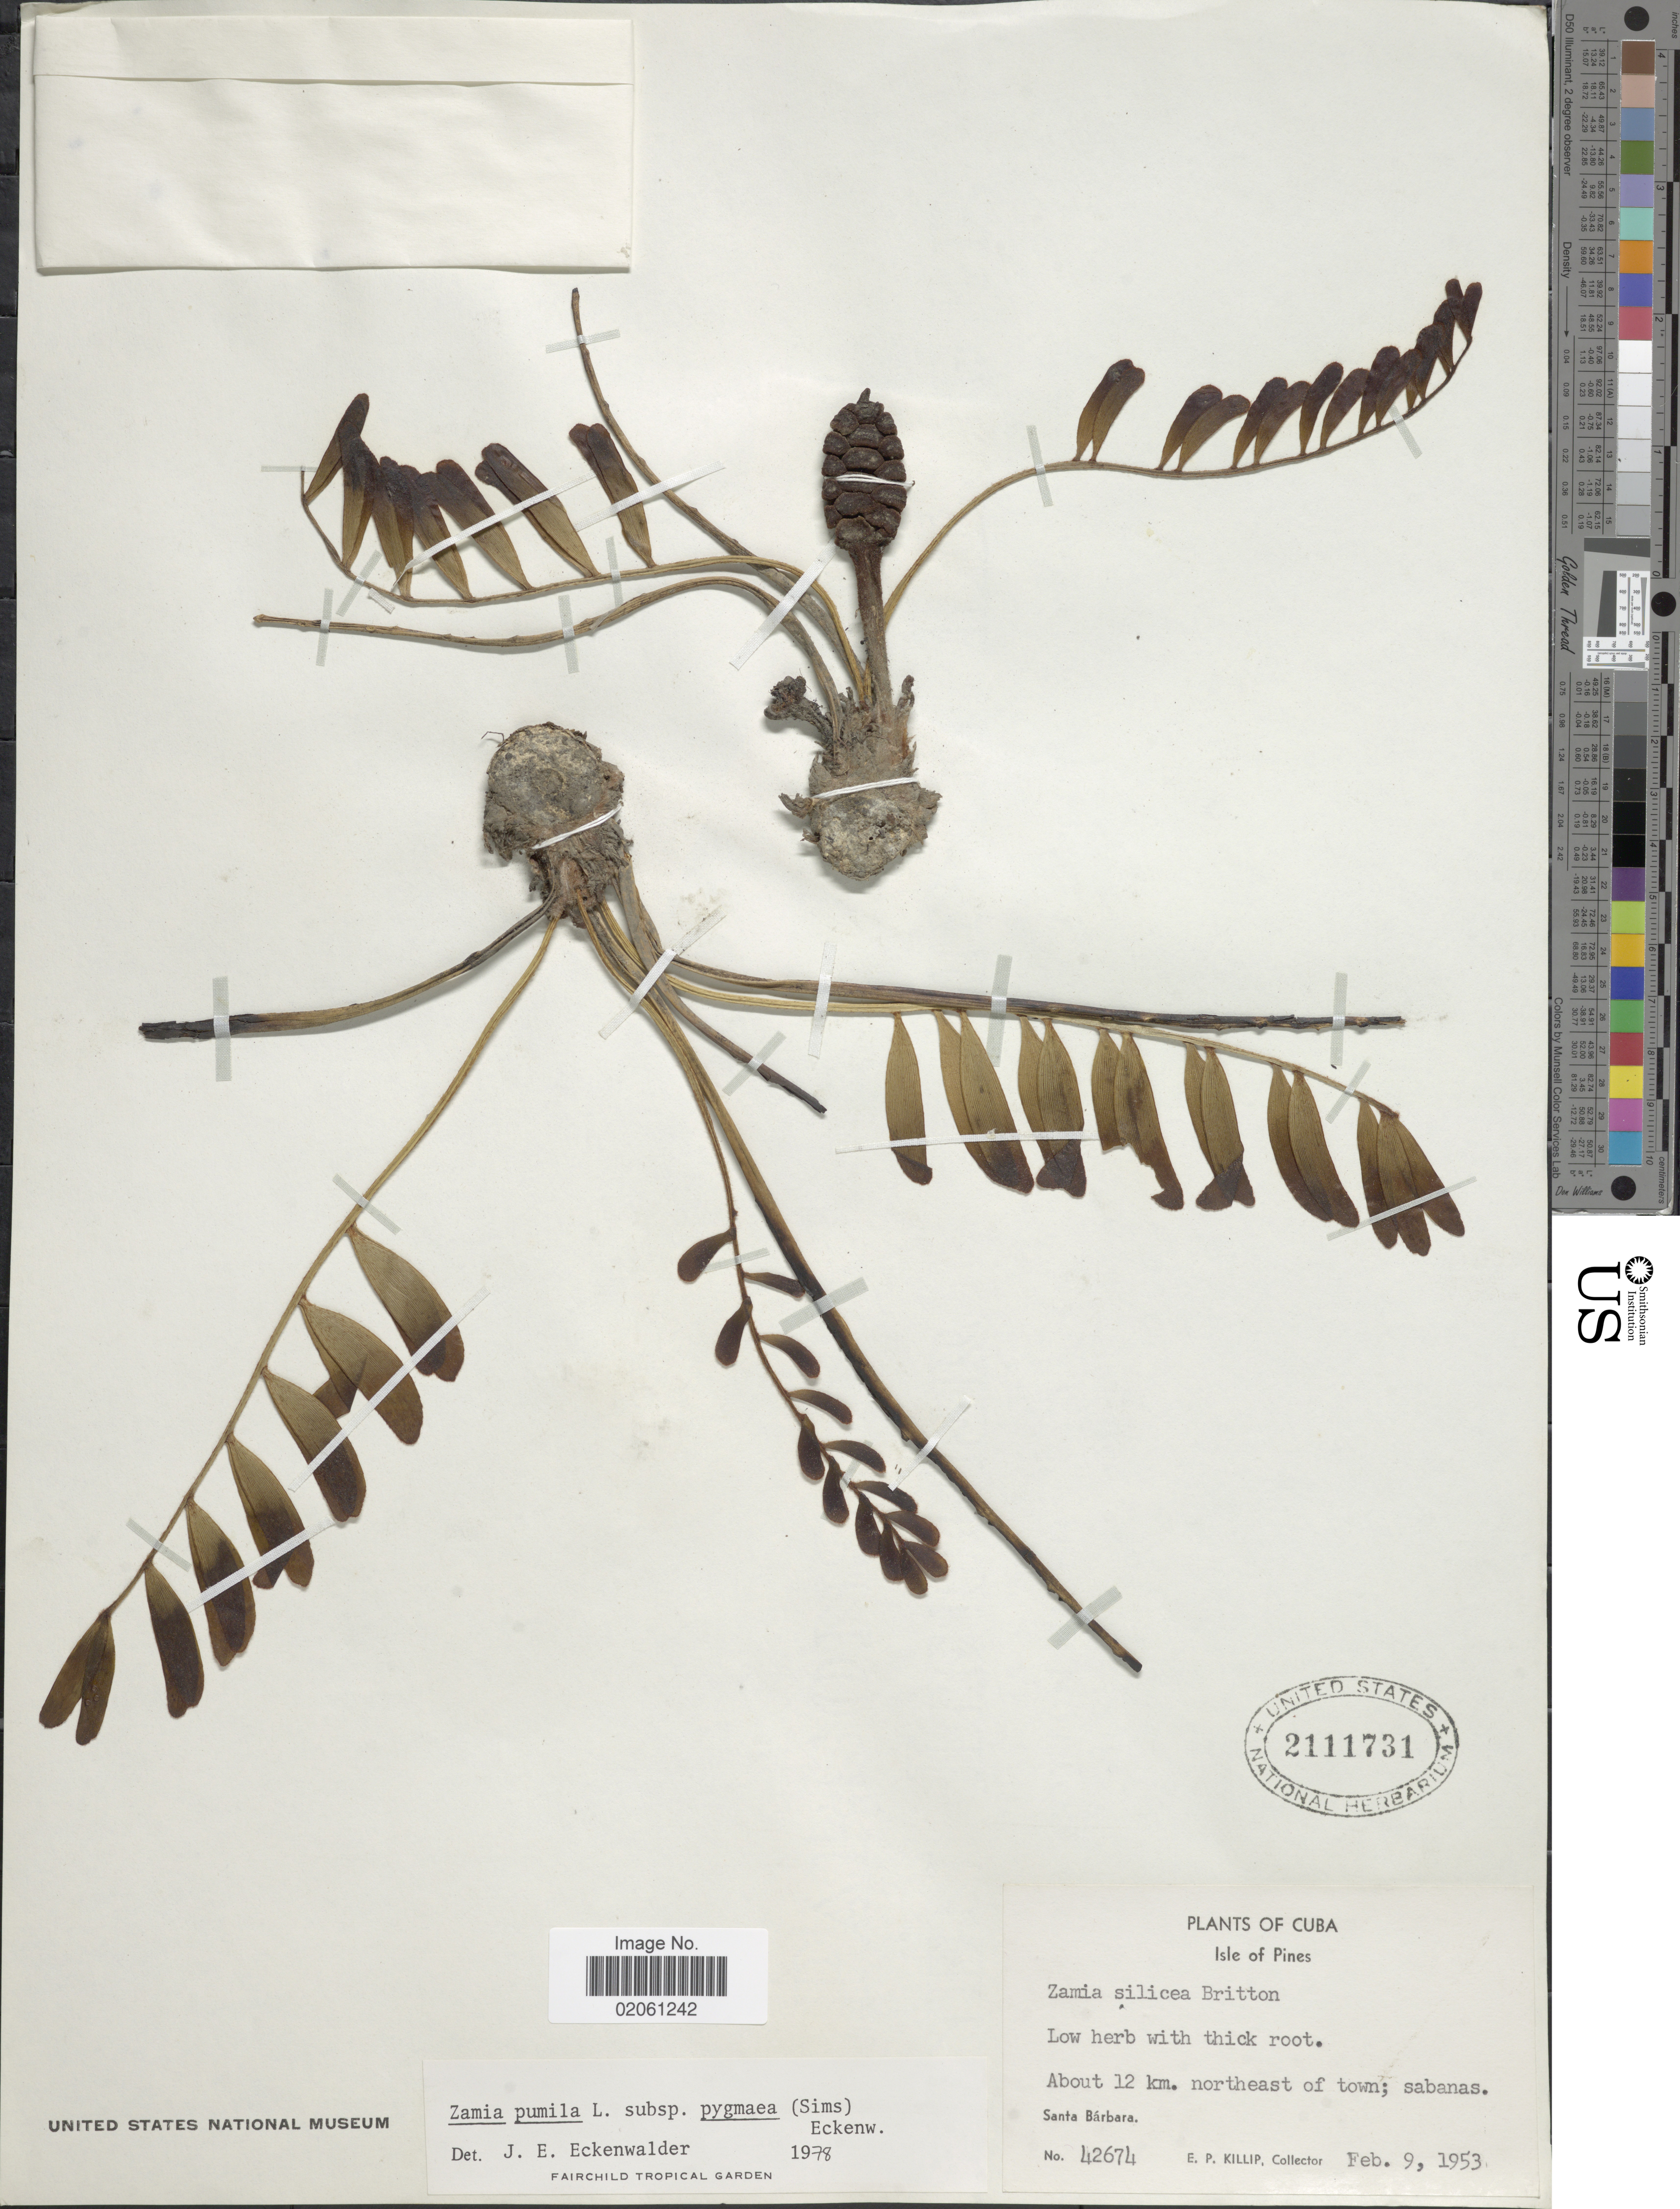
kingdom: Plantae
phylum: Tracheophyta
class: Cycadopsida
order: Cycadales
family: Zamiaceae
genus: Zamia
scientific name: Zamia pumila subsp. pygmaea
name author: (Sims) Eckenw.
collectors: E. P. Killip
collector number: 42674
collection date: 1953-02-09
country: Cuba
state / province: Isla de la Juventud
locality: Isle of Pines. About 12 km. northeast of town, Santa Bárbara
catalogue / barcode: US 2111731